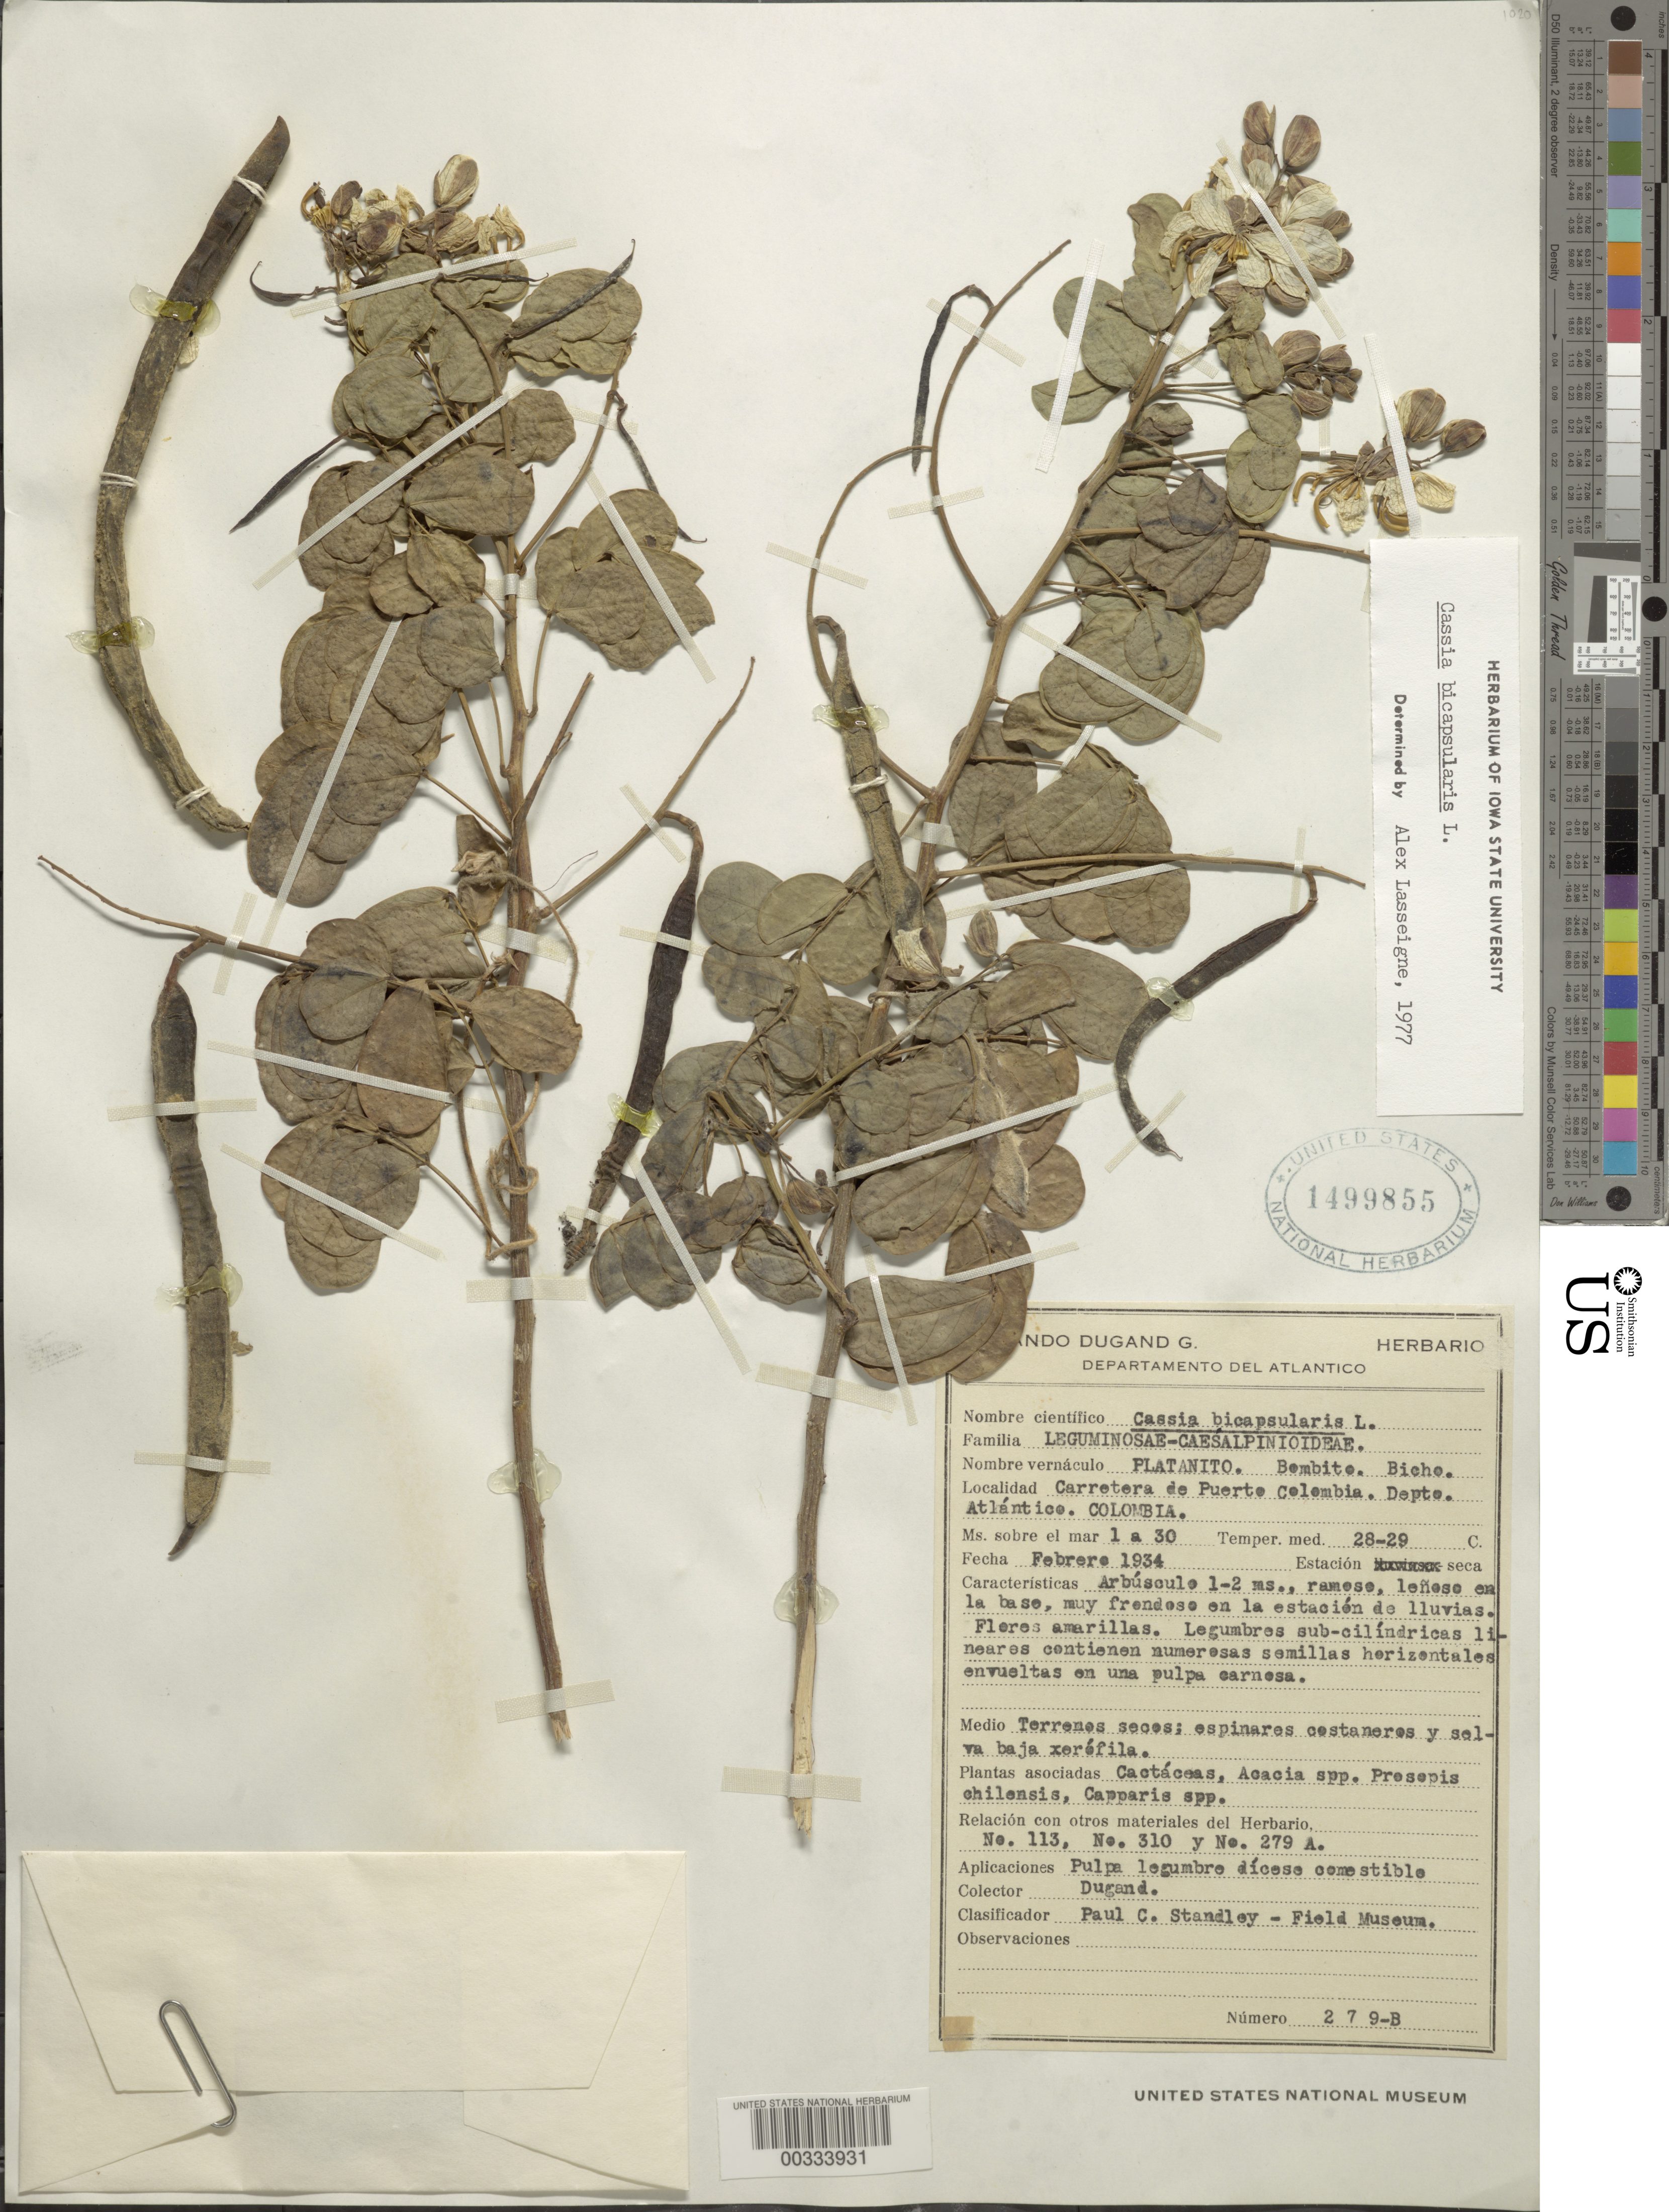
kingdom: Plantae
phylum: Tracheophyta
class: Magnoliopsida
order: Fabales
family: Fabaceae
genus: Senna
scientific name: Senna bicapsularis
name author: (L.) Roxb.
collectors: A. Dugand G.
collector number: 279b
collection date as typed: Feb 1934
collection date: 1934-02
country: Colombia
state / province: Atlántico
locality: Road to Puerto Colombia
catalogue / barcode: US 1499855